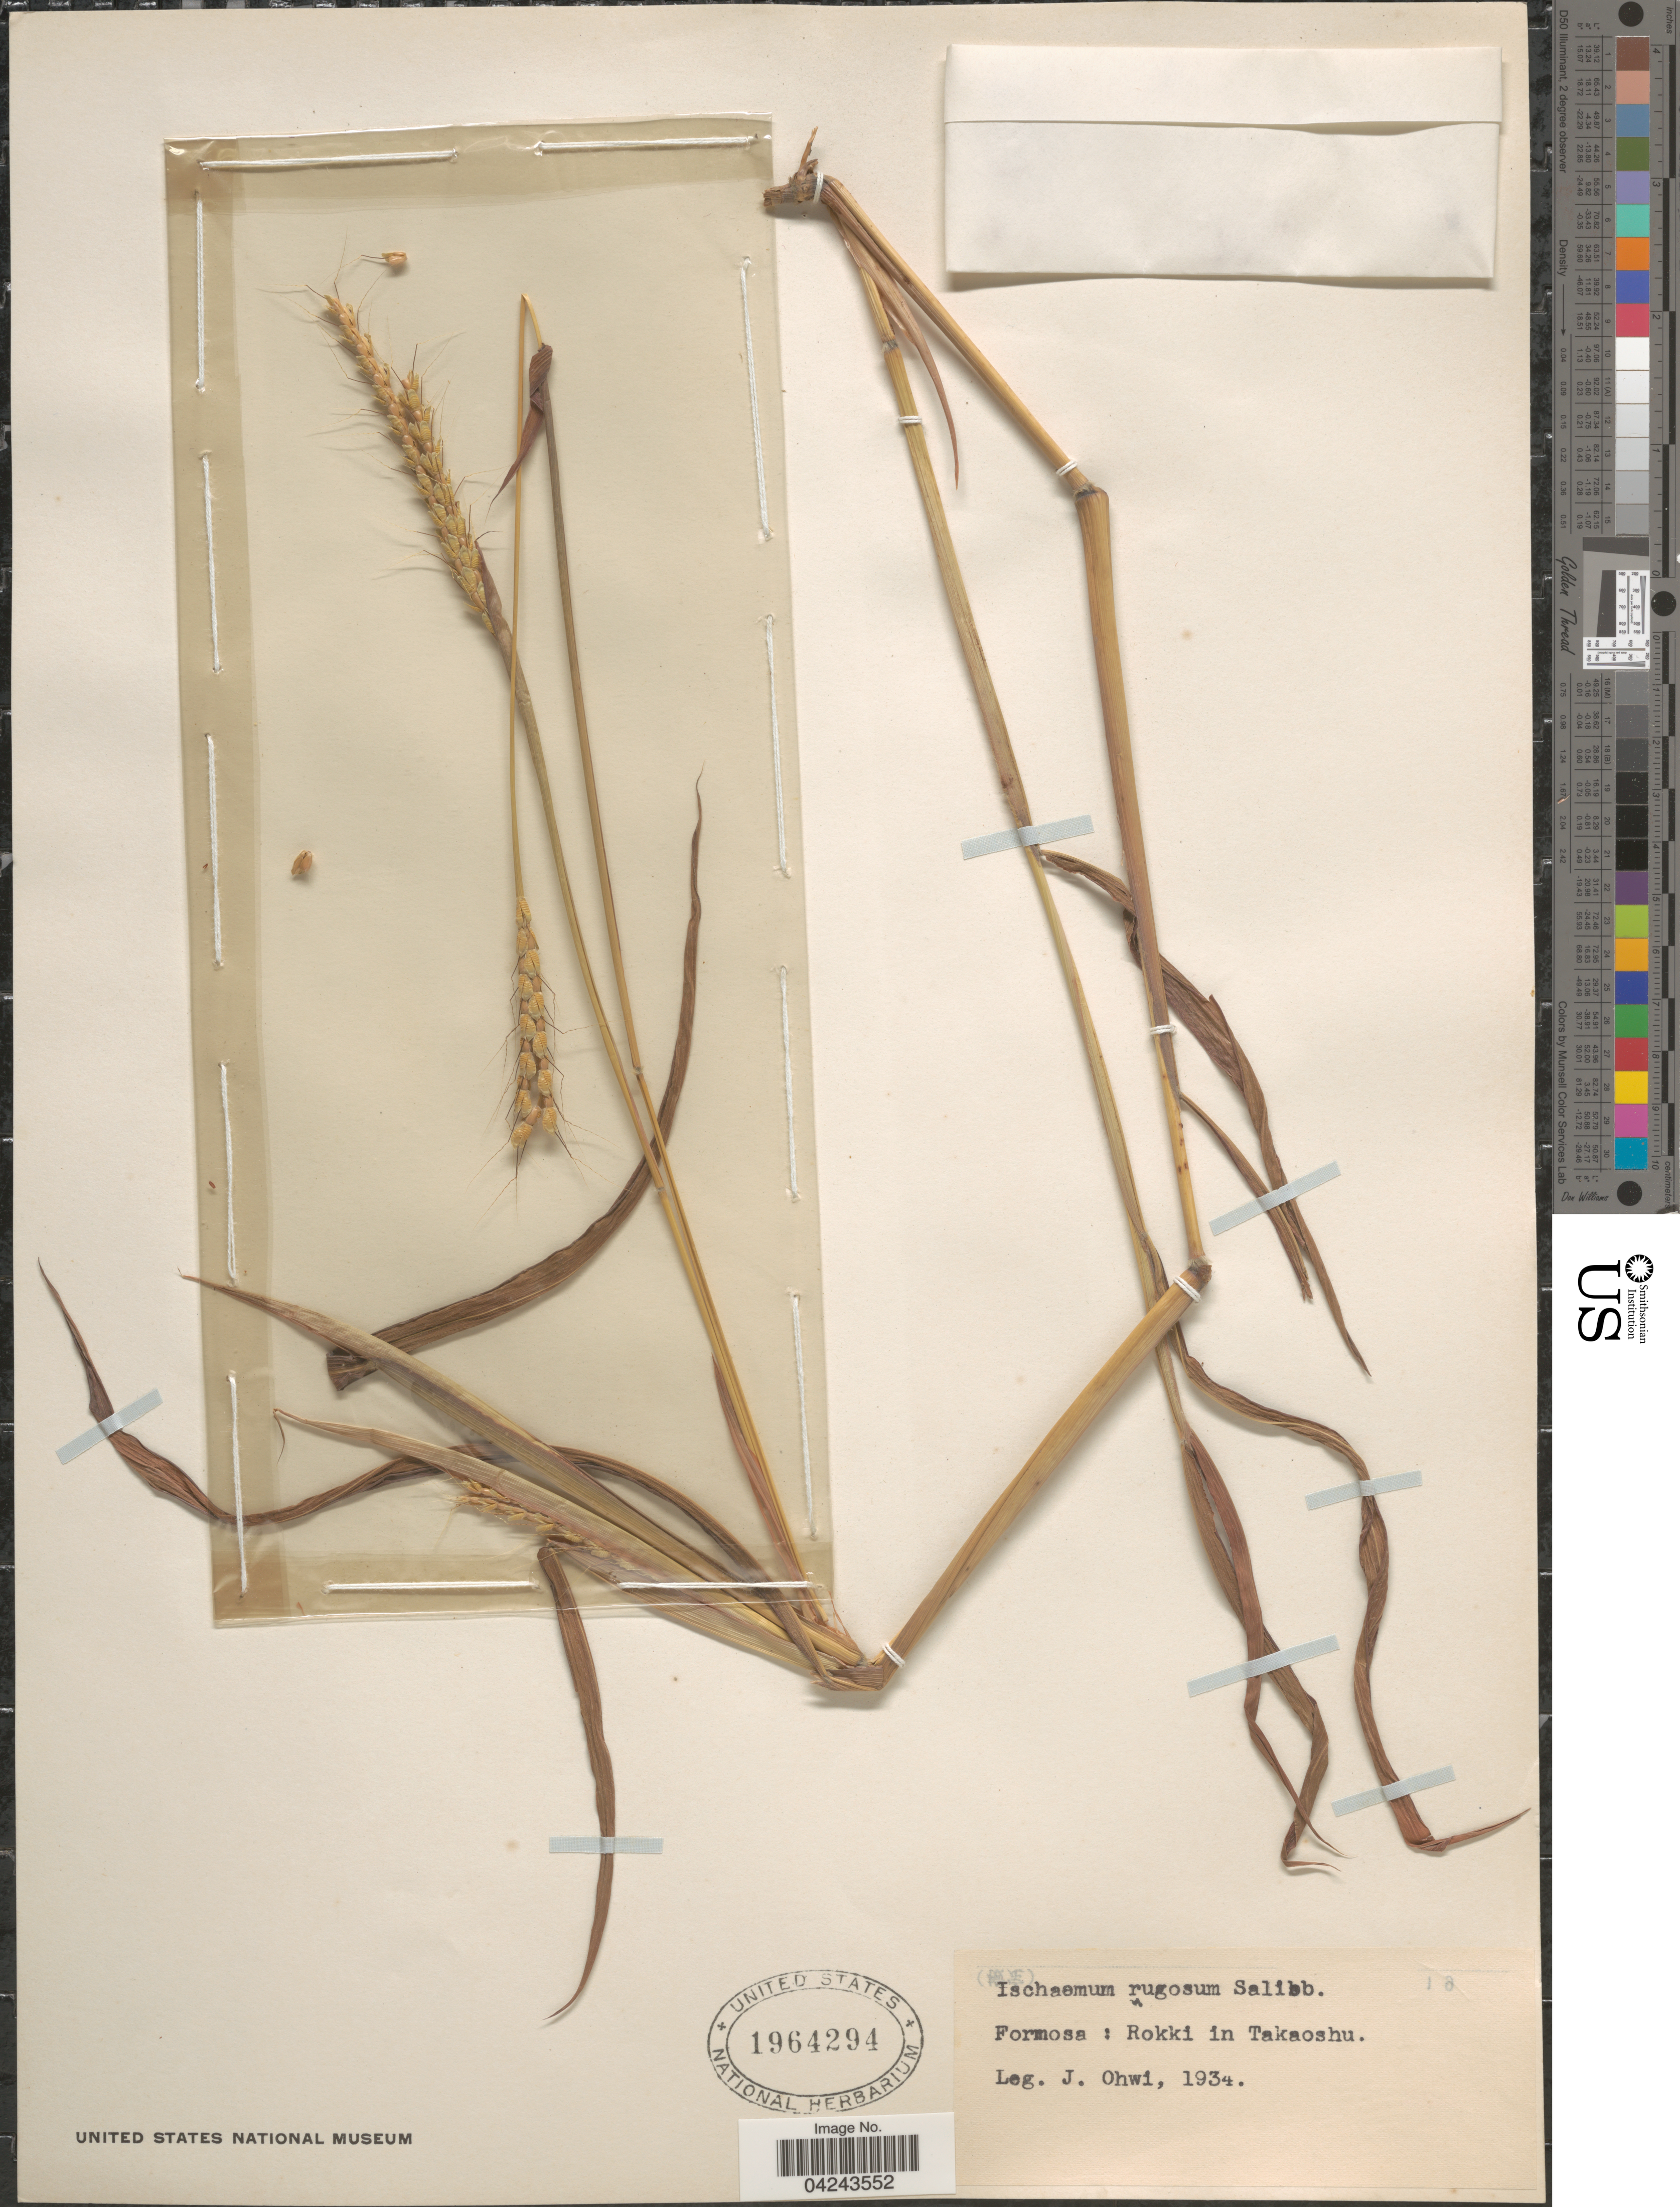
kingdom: Plantae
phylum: Tracheophyta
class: Liliopsida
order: Poales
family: Poaceae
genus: Ischaemum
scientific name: Ischaemum rugosum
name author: Salisb.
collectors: J. Ohwi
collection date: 1934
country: Taiwan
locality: Formosa: Rokki in Takaoshu.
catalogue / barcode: US 1964294